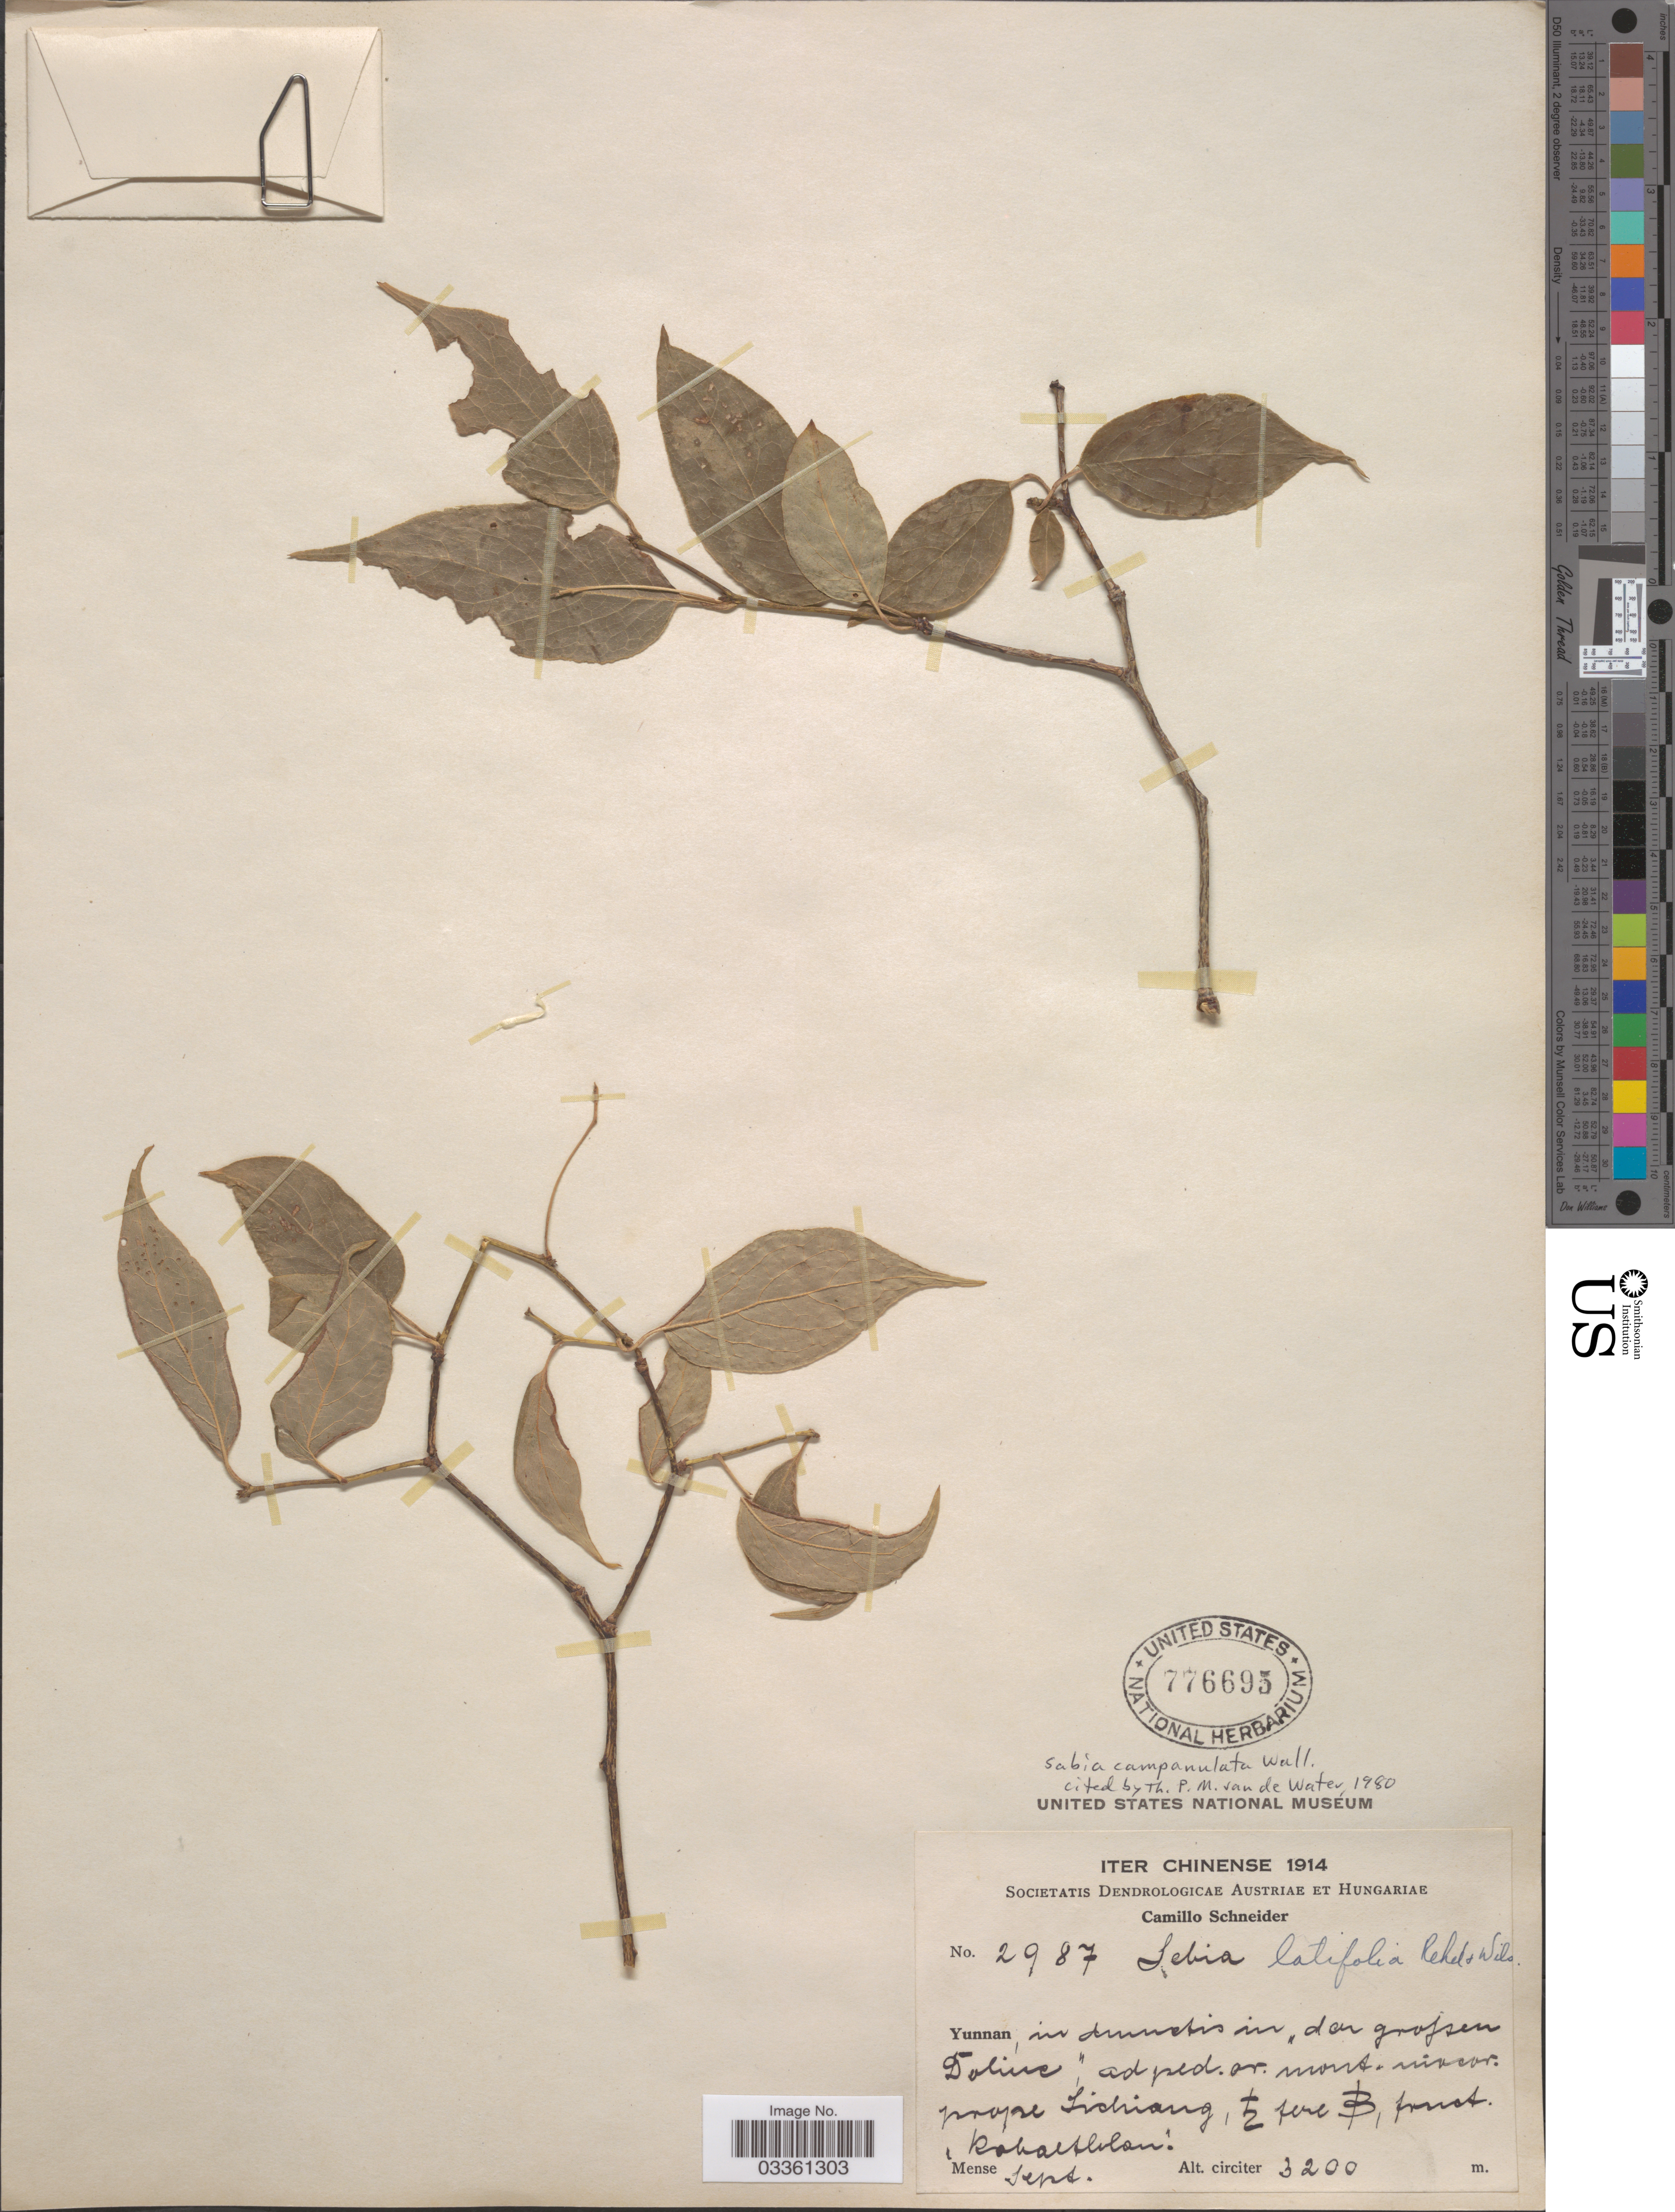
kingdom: Plantae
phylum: Tracheophyta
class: Magnoliopsida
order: Proteales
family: Sabiaceae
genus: Sabia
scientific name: Sabia campanulata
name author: Wall.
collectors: C. K. Schneider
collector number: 2987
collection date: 1914-09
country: China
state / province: Yunnan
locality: In dumetis in "dar [interpreted] grofsen Doliuc [interpreted]", ad ped. or. mont. niveor prope Lichiang.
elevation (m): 3200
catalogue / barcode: US 776695